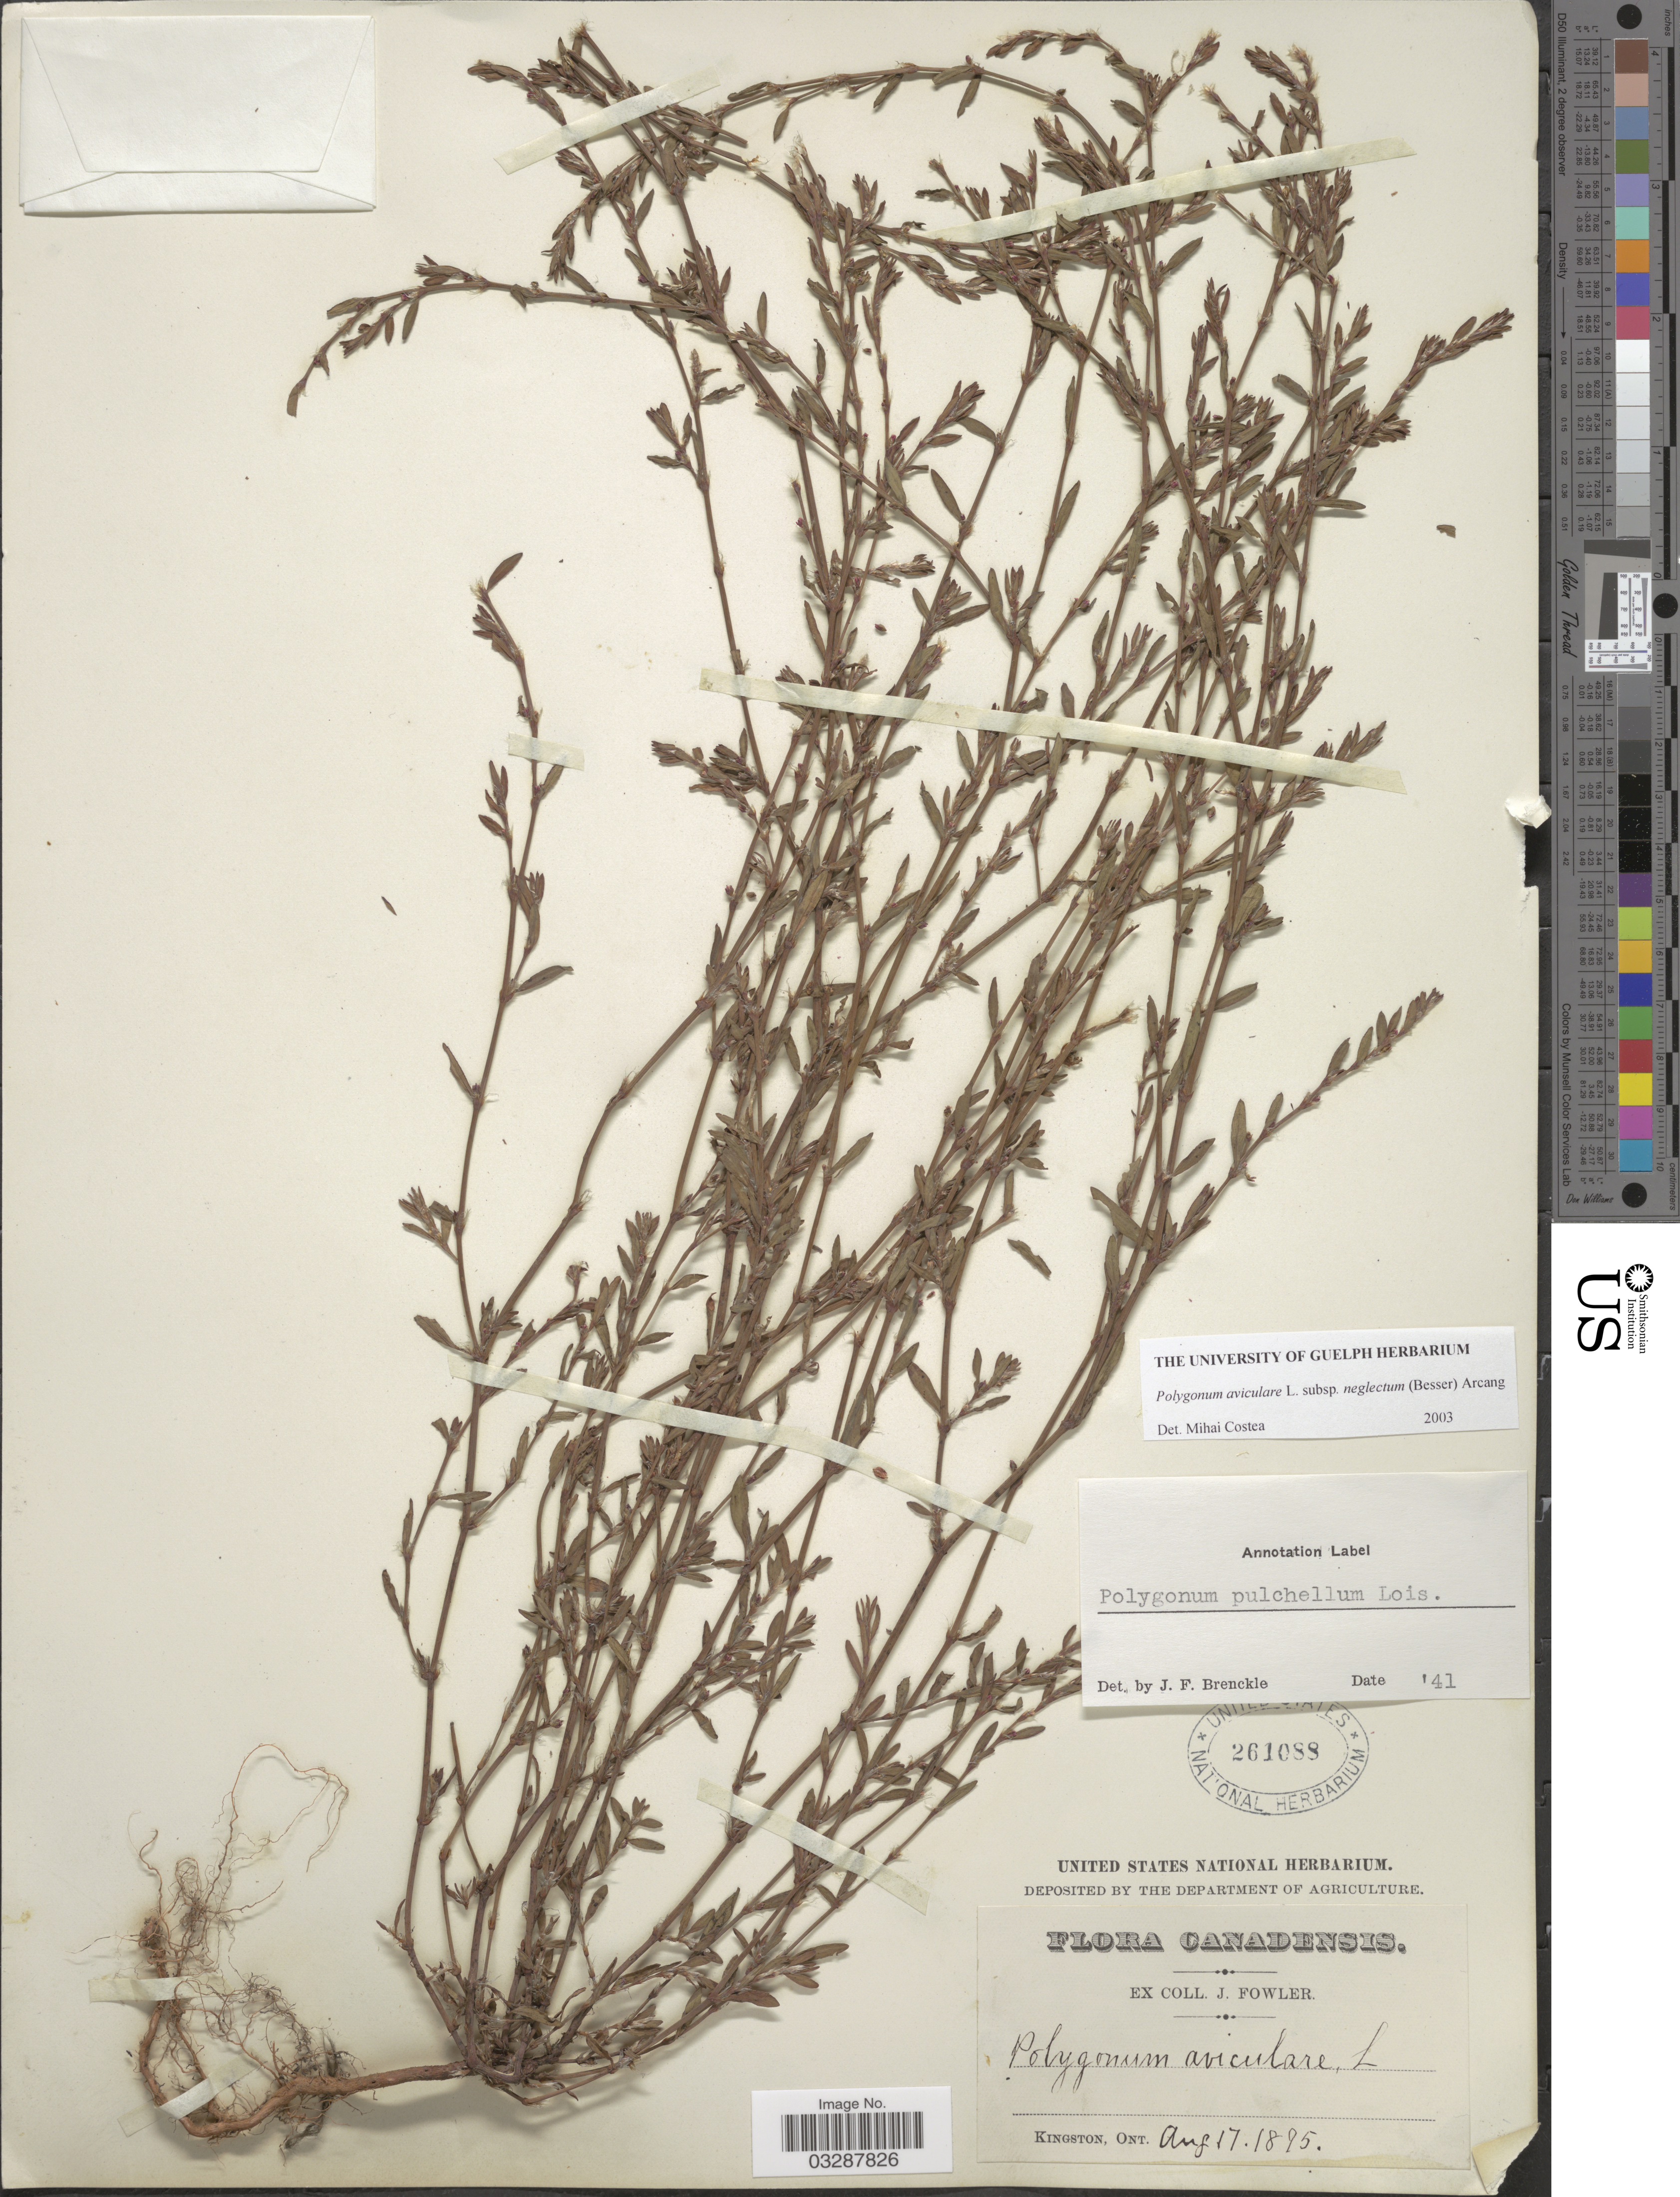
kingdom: Plantae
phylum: Tracheophyta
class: Magnoliopsida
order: Caryophyllales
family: Polygonaceae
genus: Polygonum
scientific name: Polygonum aviculare subsp. neglectum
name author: (Besser) Arcang.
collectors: J. Fowler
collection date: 1895-08-17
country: Canada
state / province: Ontario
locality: Kingston.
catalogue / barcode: US 261088